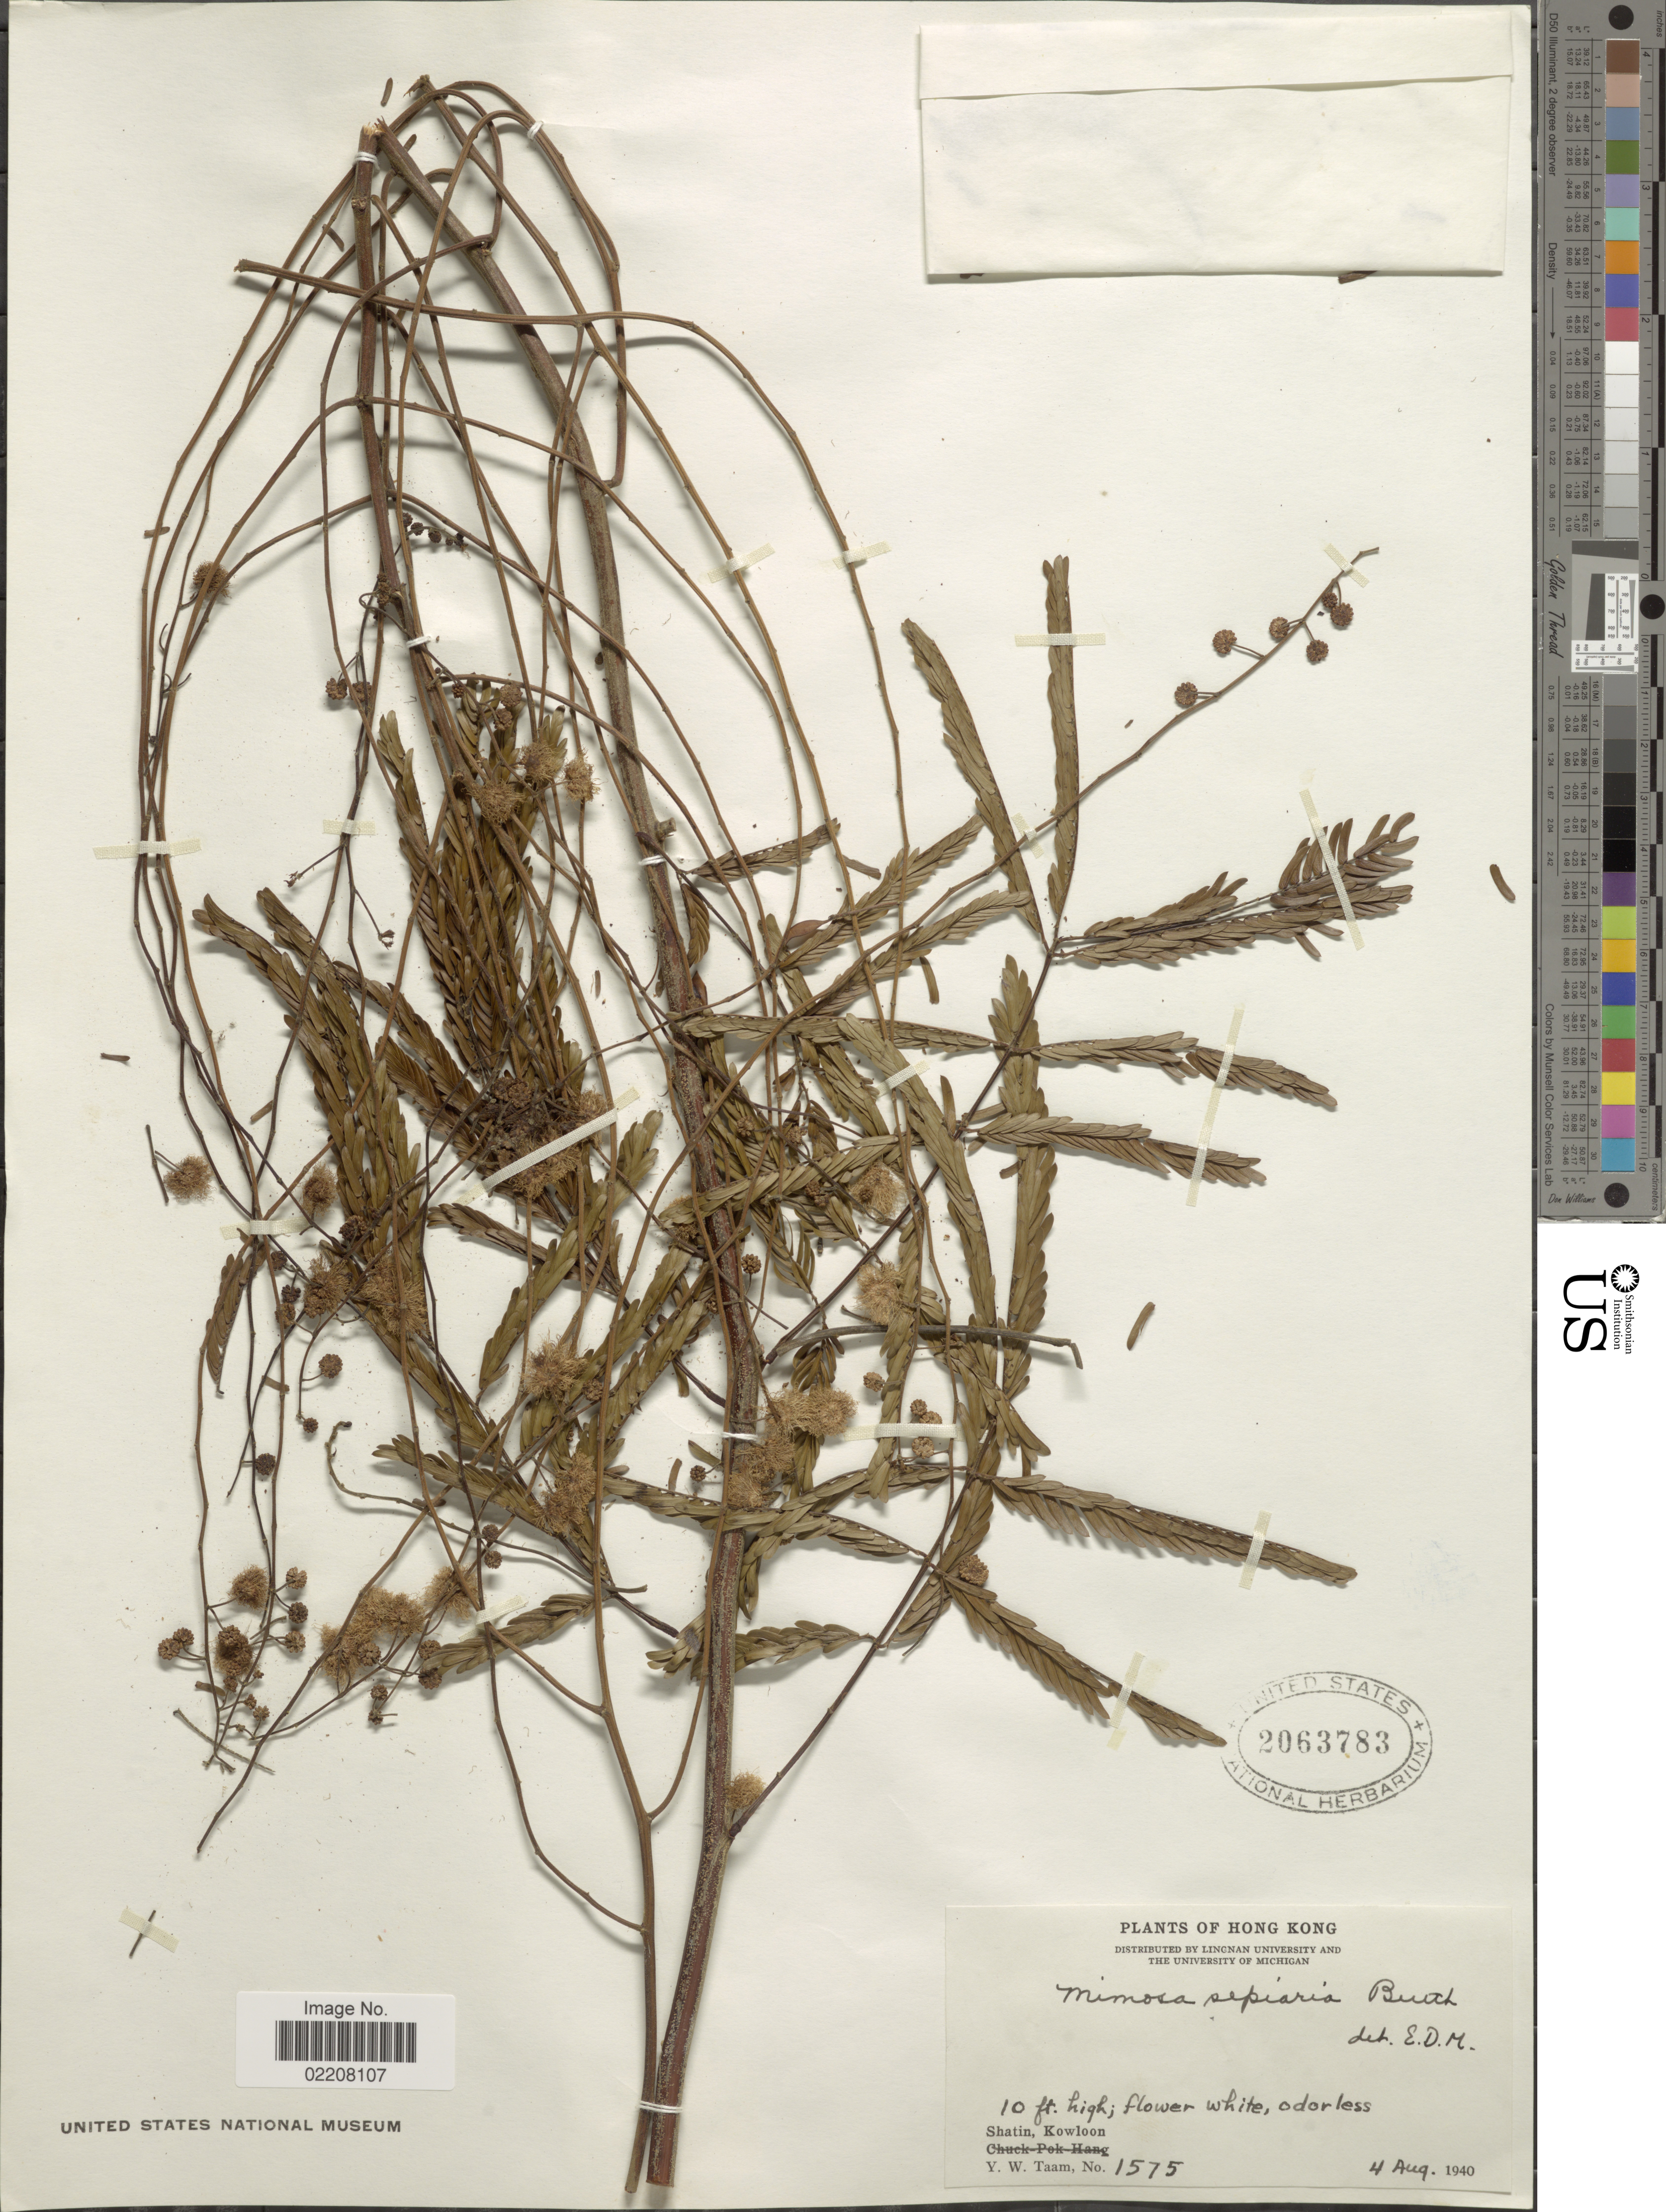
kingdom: Plantae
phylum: Tracheophyta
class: Magnoliopsida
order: Fabales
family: Fabaceae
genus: Mimosa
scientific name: Mimosa sepiaria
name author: Benth.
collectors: Y. W. Taam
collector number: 1575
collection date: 1940-08-04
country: China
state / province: Hong Kong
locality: Shatin, Kowloon.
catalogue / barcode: US 2063783